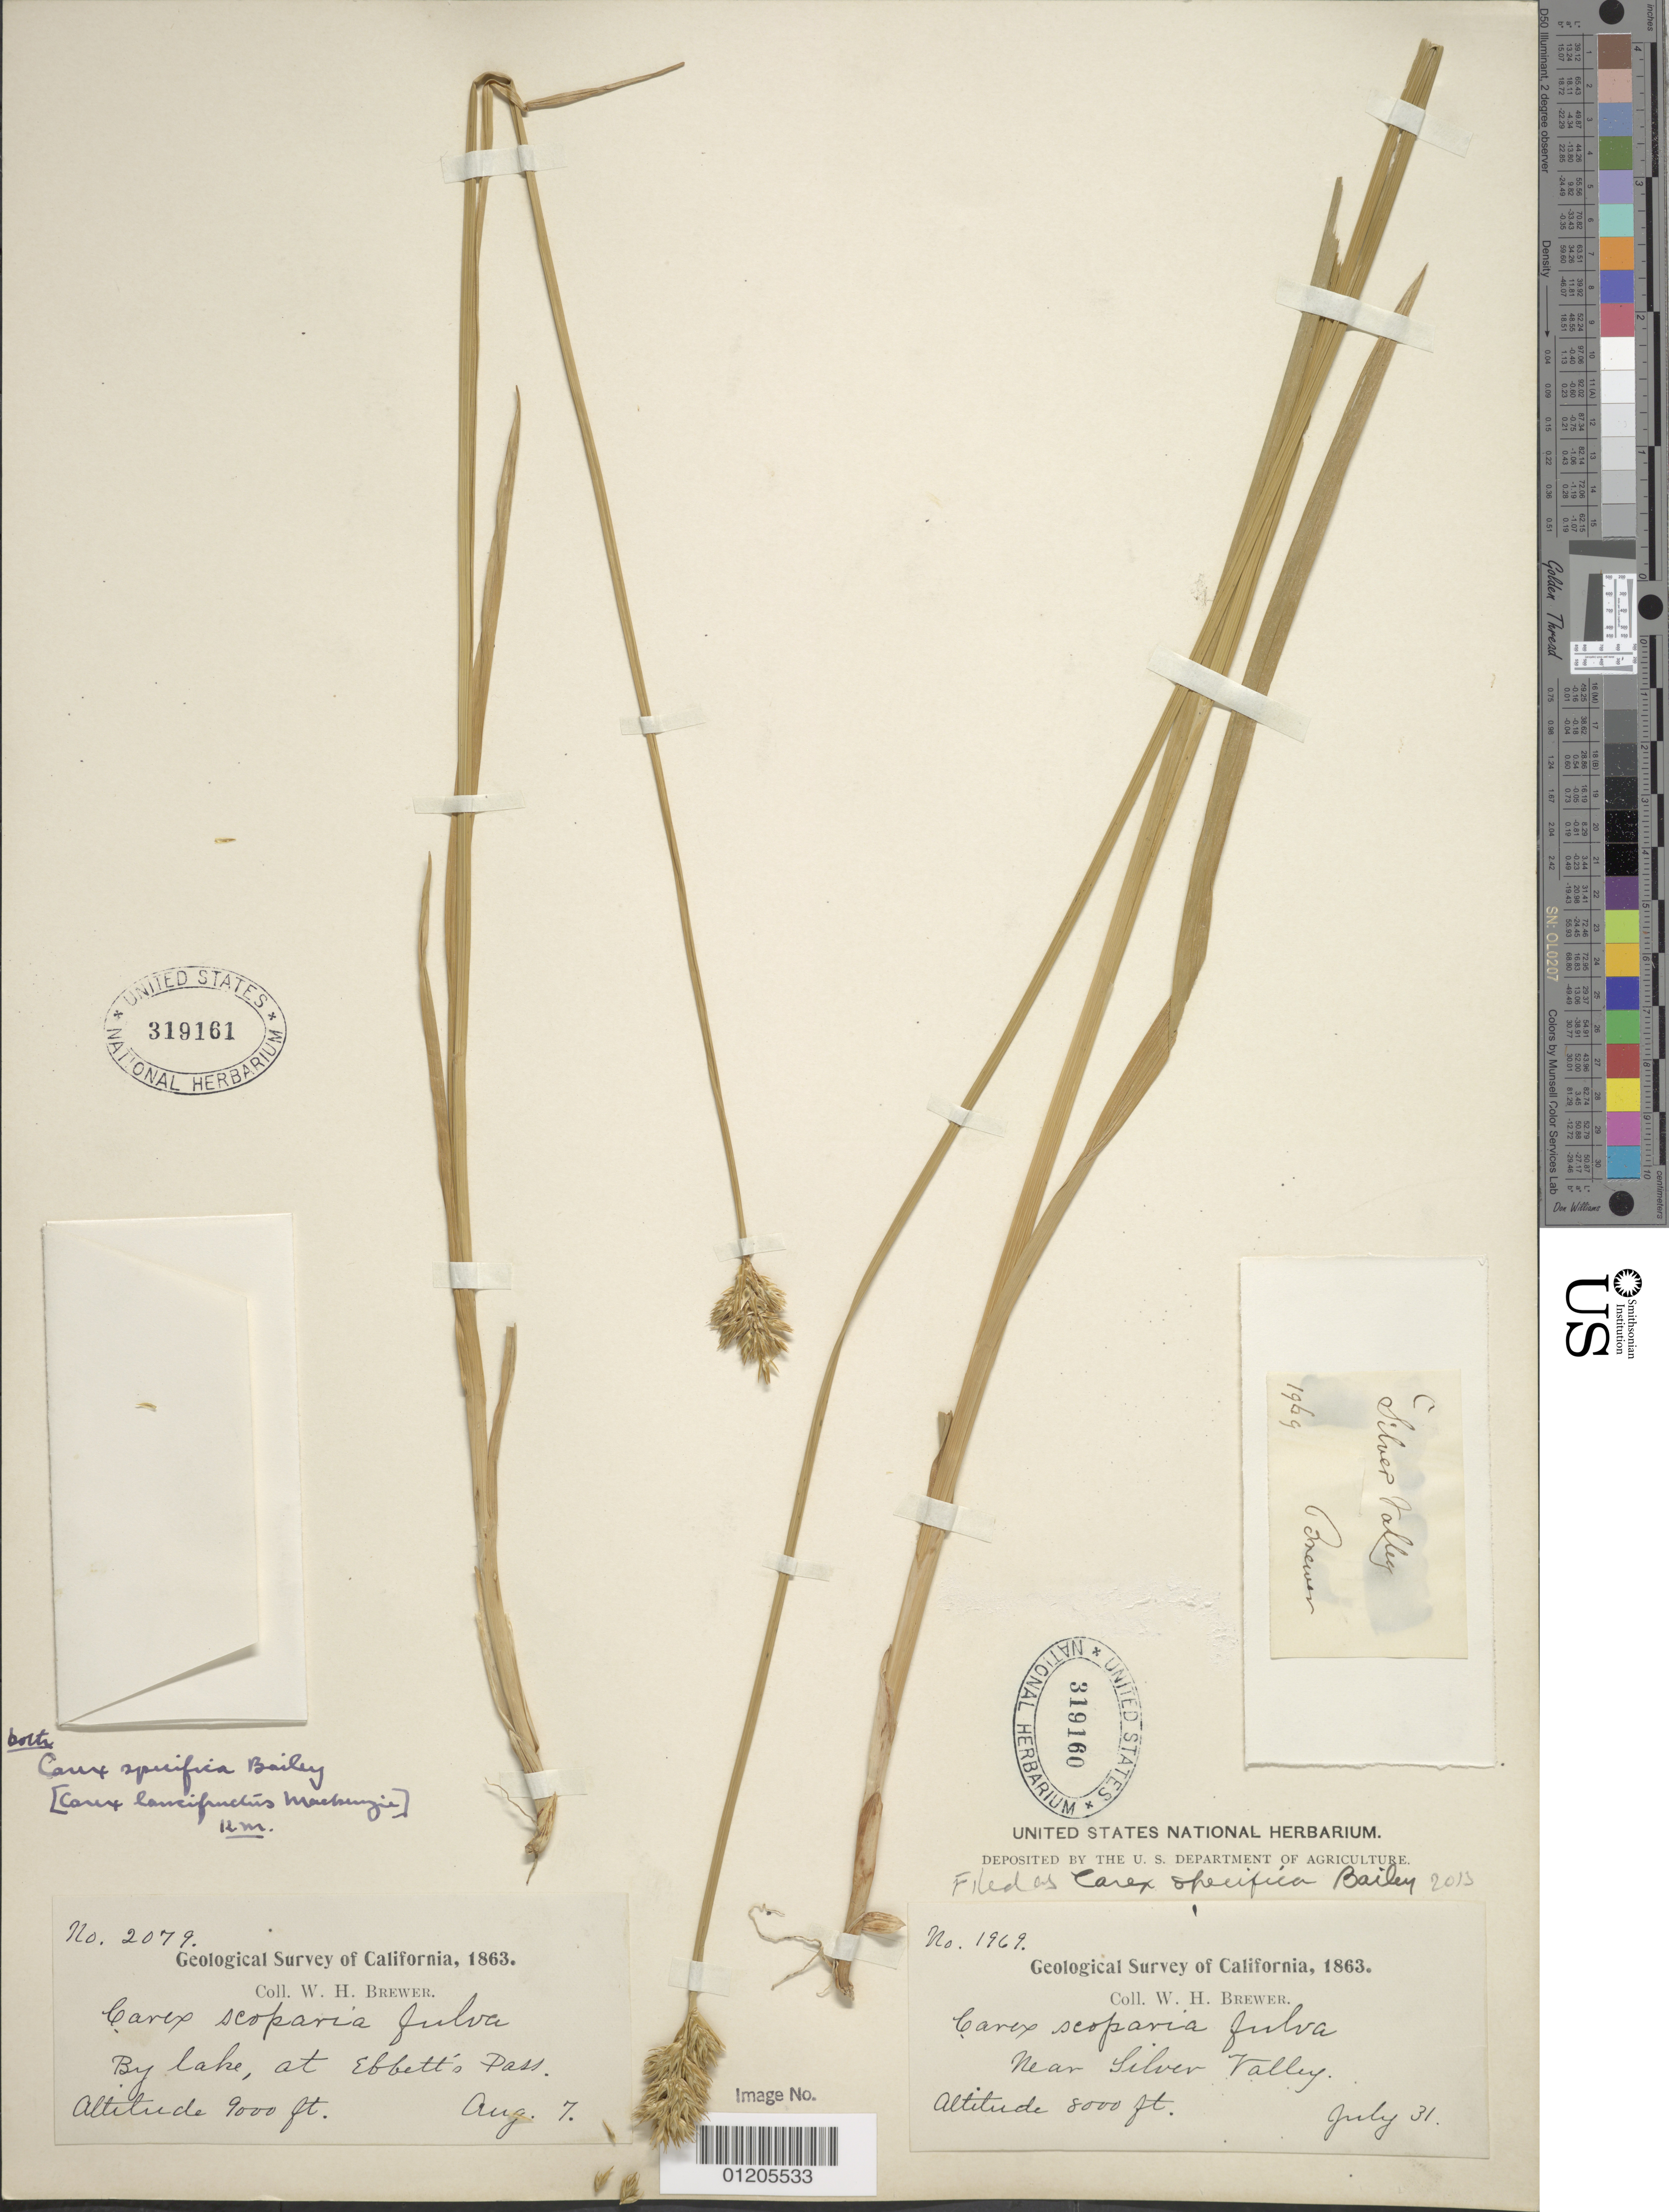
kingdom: Plantae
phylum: Tracheophyta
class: Liliopsida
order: Poales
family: Cyperaceae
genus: Carex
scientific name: Carex specifica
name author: L.H. Bailey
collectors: W. H. Brewer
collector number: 2079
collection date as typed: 07 Aug 1863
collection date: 1863-08-07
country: United States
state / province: California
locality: Near lake at Ebbett's Pass.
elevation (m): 2743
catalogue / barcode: US 319161-2